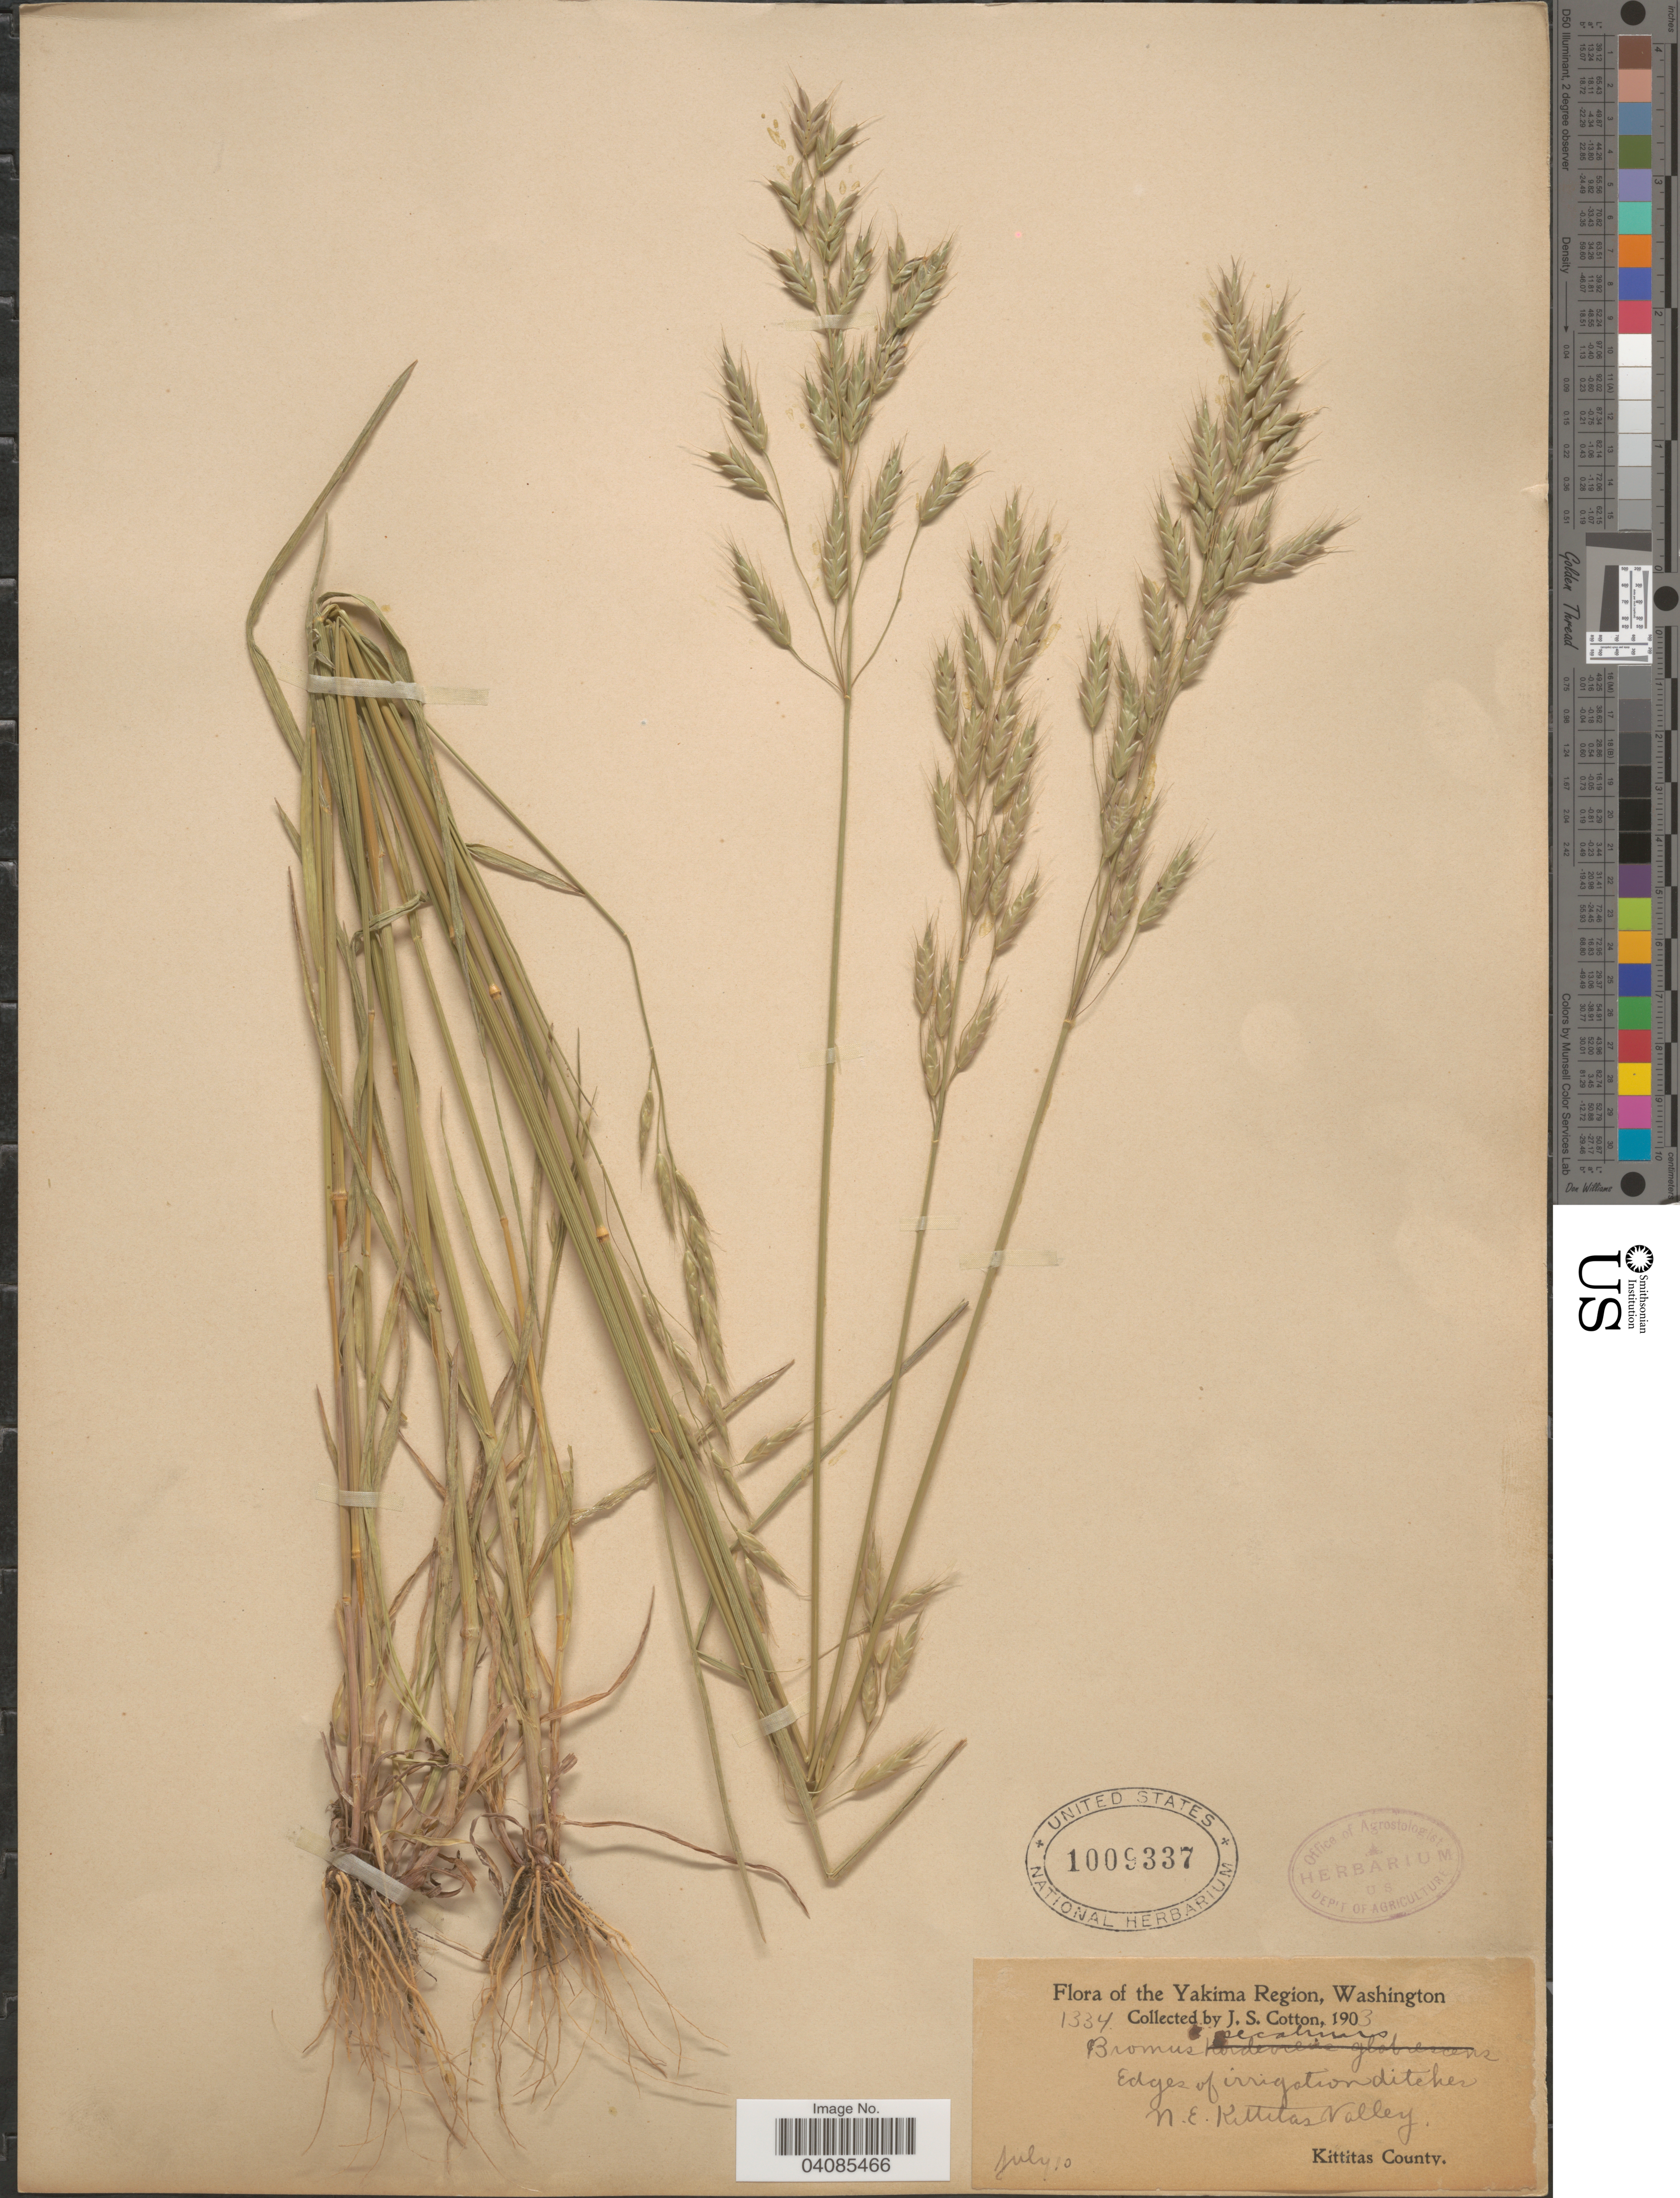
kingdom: Plantae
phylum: Tracheophyta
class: Liliopsida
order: Poales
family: Poaceae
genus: Bromus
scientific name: Bromus secalinus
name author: L.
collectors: J. S. Cotton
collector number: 1334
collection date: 1903-07-10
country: United States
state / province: Washington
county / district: Kittitas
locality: The Yakima Region. Edges of irrigation ditches n. e. Kittitas Valley. Kittitas County.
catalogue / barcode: US 1009337